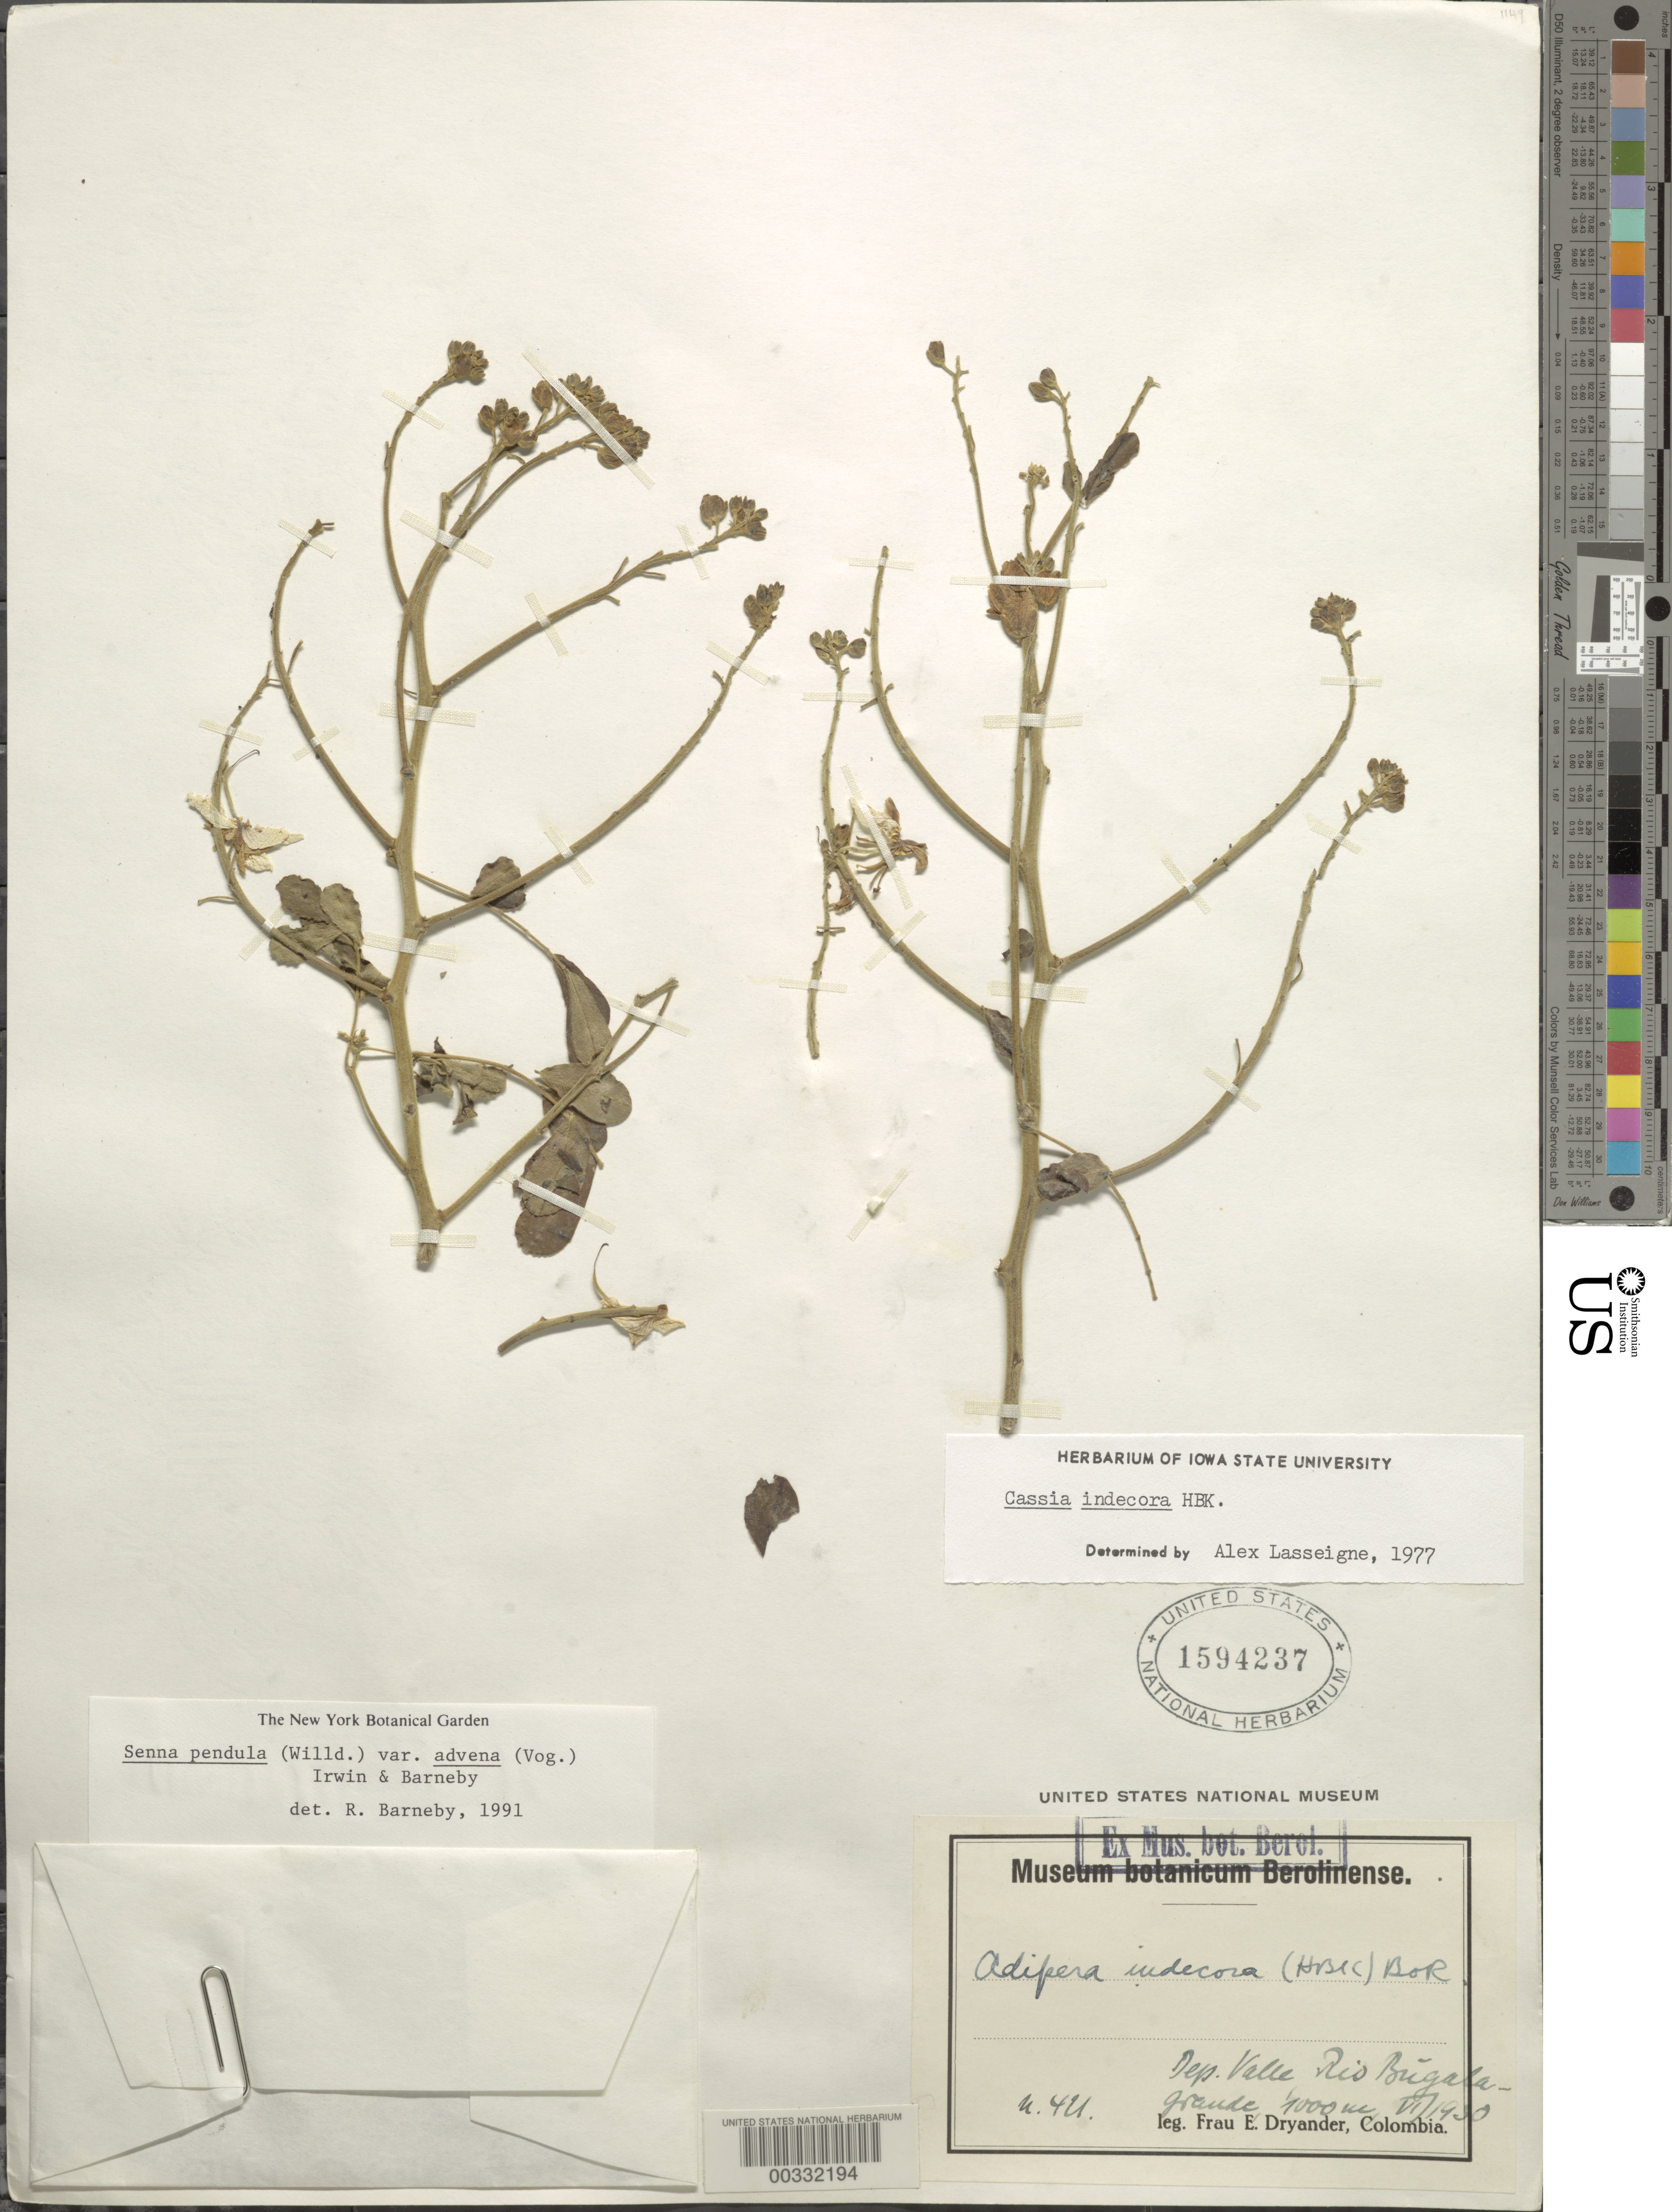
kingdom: Plantae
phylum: Tracheophyta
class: Magnoliopsida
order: Fabales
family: Fabaceae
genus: Senna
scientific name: Senna pendula var. advena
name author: (Vogel) H.S. Irwin & Barneby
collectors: E. I. Dryander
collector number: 421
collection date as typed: Jun 1930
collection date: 1930-06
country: Colombia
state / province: Valle del Cauca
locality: Rio brigala-Grande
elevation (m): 1000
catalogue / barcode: US 1594237